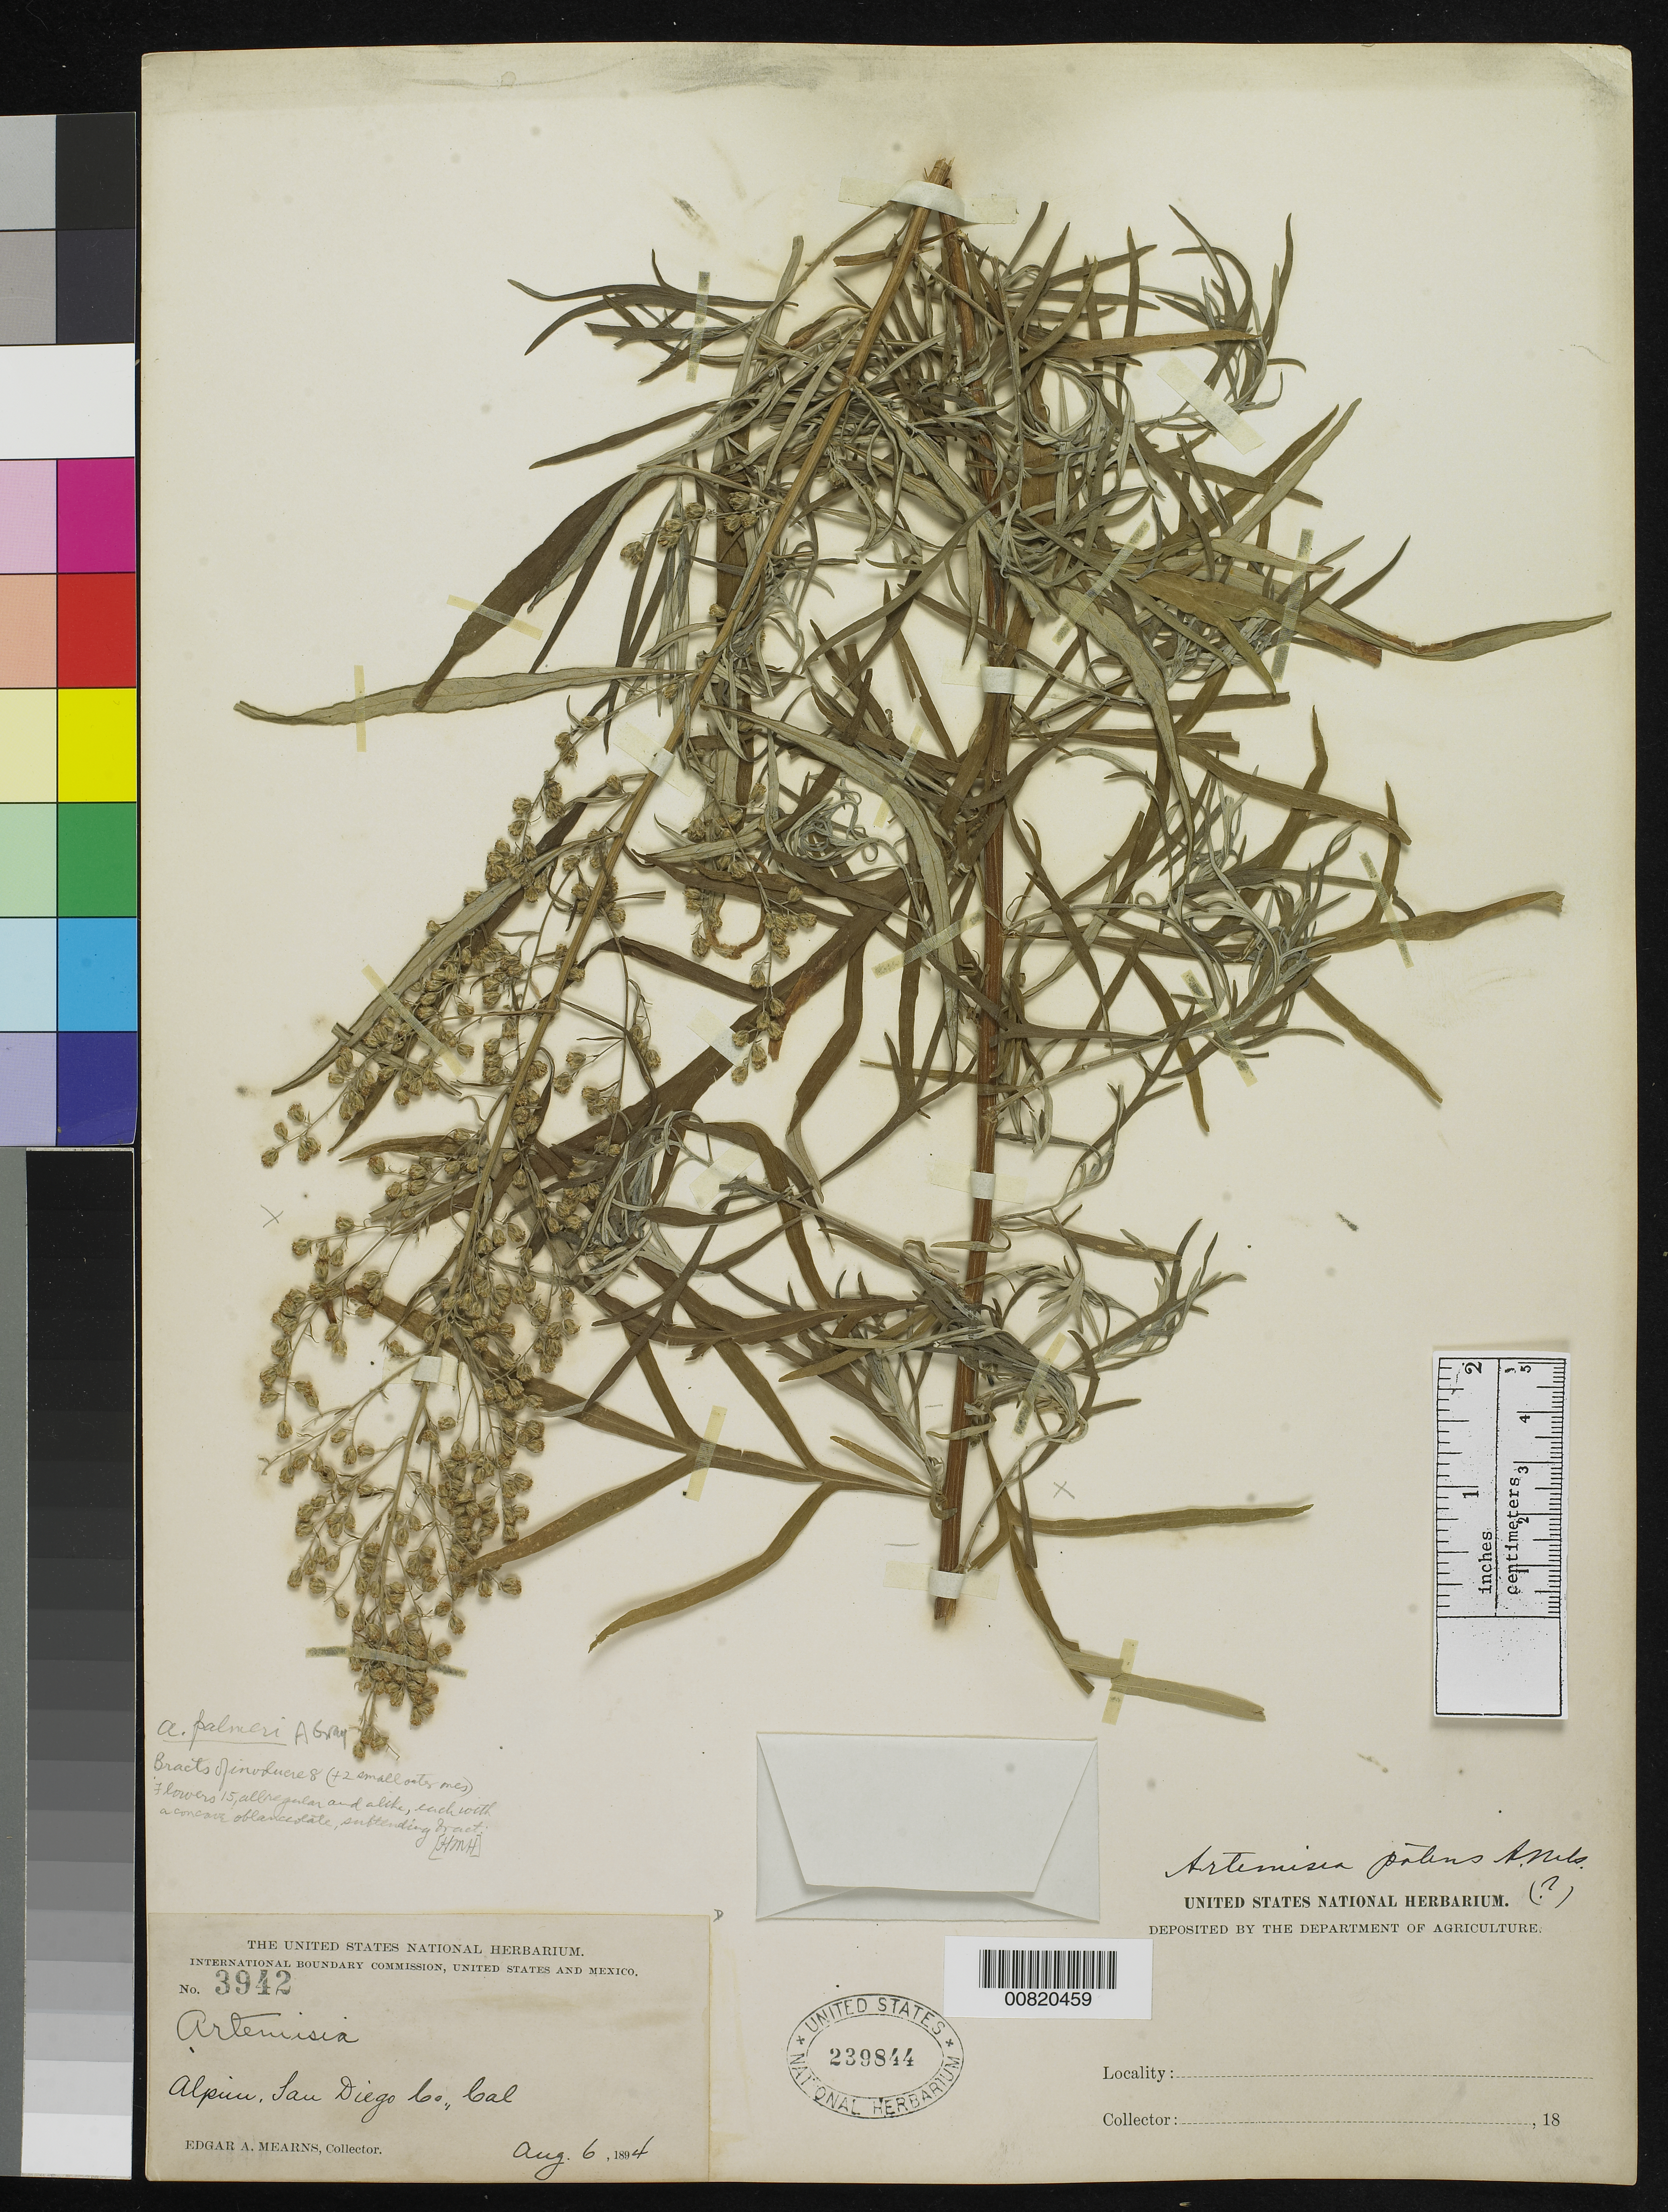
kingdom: Plantae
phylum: Tracheophyta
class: Magnoliopsida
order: Asterales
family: Asteraceae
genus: Artemisia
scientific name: Artemisia palmeri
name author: A. Gray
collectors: E. A. Mearns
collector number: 3942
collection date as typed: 06 Aug 1894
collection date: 1894-08-06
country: United States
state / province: California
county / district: San Diego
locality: Alpine, San Diego County, California.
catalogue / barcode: US 239844